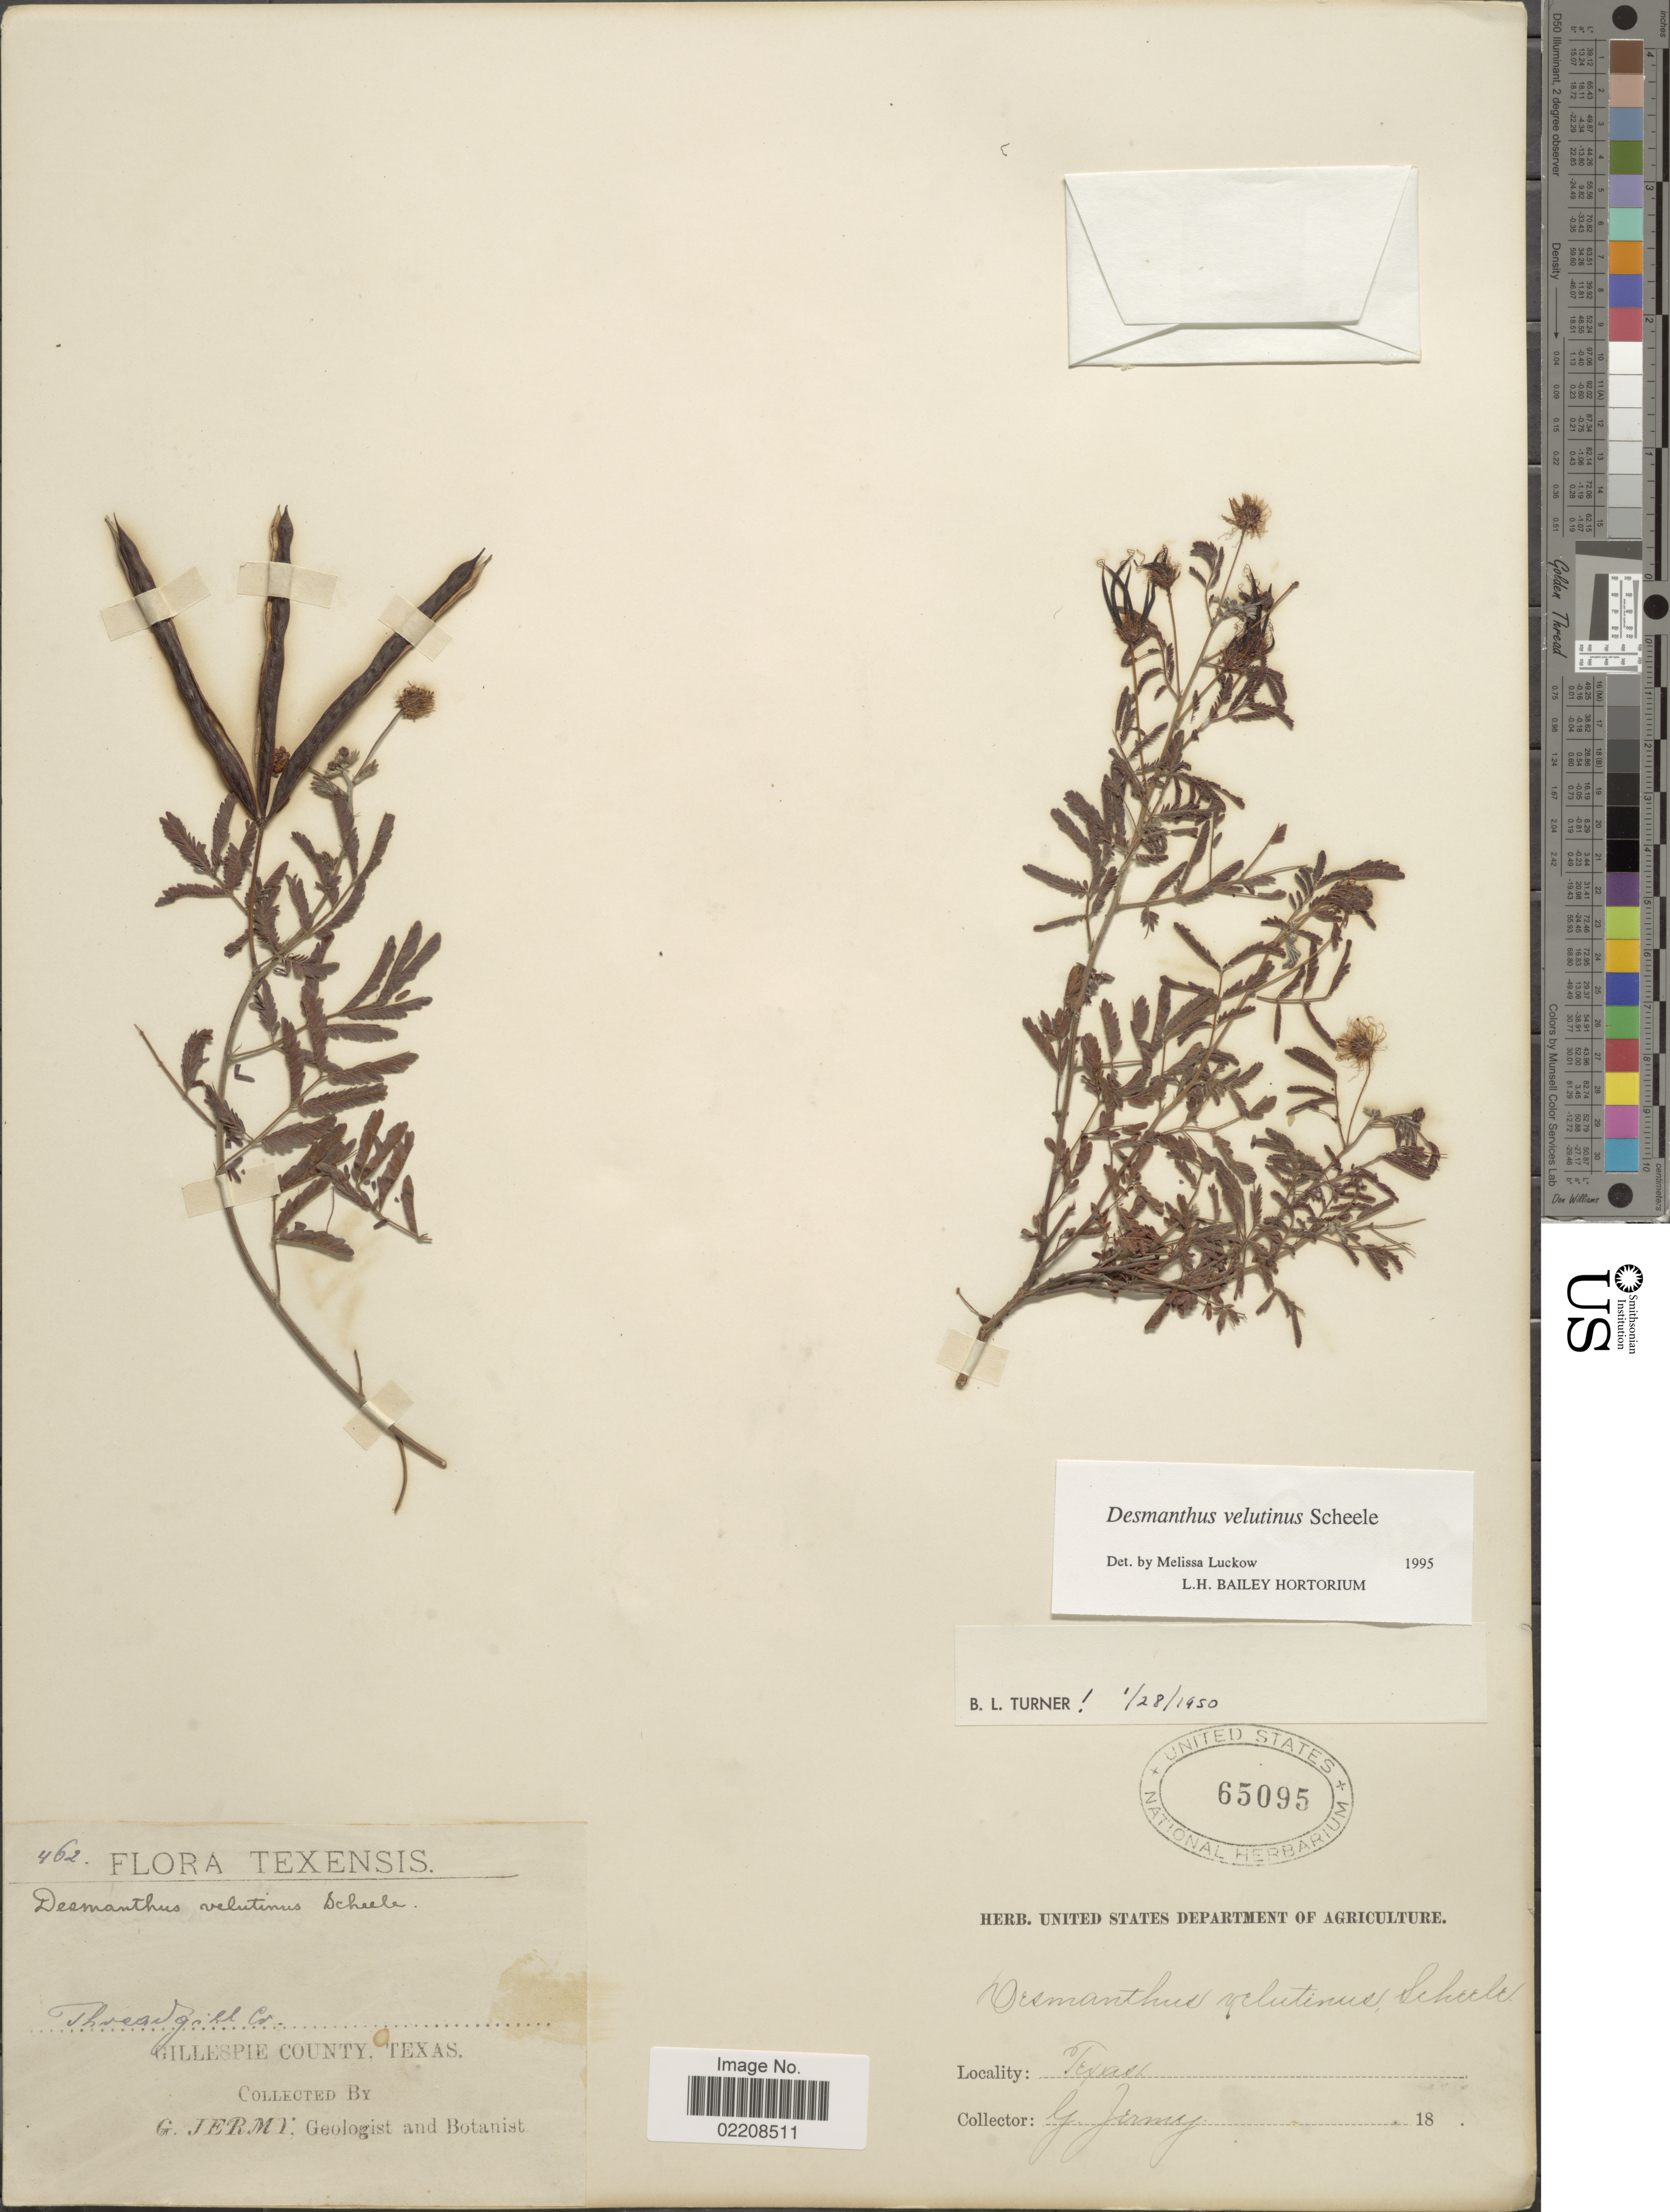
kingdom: Plantae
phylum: Tracheophyta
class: Magnoliopsida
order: Fabales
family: Fabaceae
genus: Desmanthus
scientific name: Desmanthus velutinus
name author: Scheele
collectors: G. Jermy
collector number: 462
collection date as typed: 18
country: United States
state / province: Texas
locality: Threadgill Co. Gillespie County, Texas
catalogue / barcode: US 65095